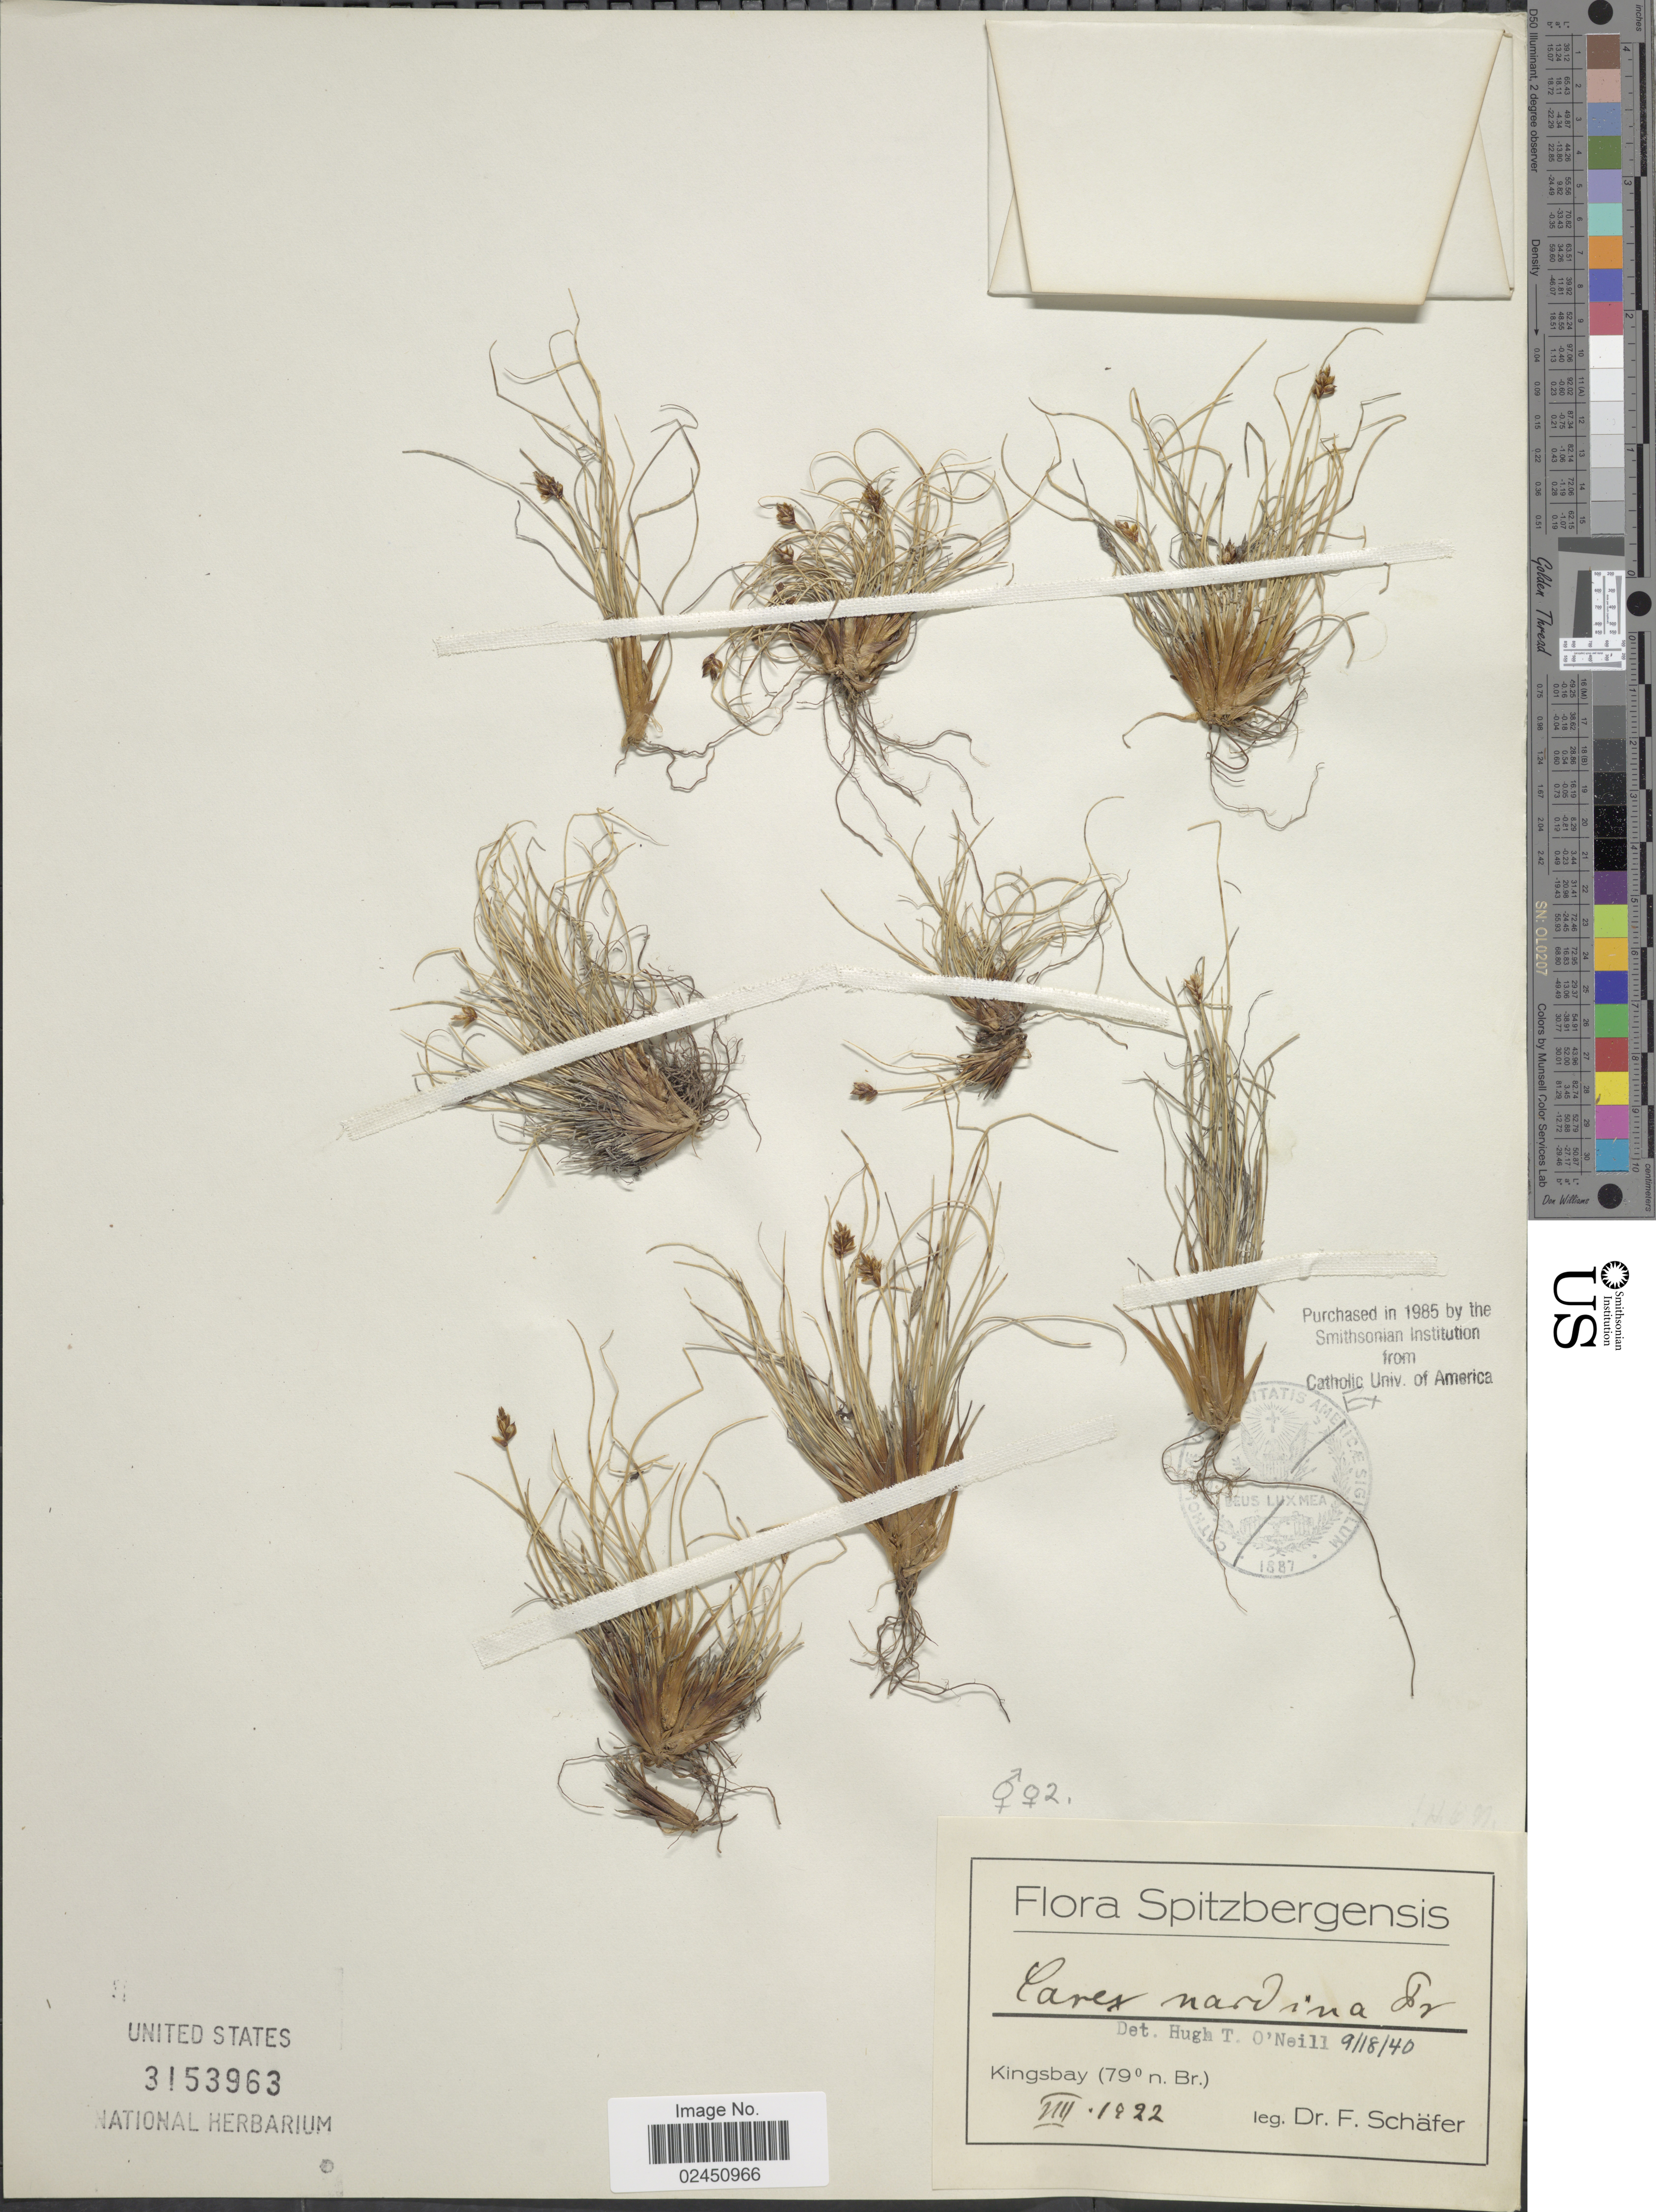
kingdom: Plantae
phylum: Tracheophyta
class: Liliopsida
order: Poales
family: Cyperaceae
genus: Carex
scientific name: Carex nardina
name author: (Hornem.) Fr.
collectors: F. Schäfer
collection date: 1922-07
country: Norway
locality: Spitzbergensis, Kingsbay (79° n. Br.)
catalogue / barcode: US 3153963